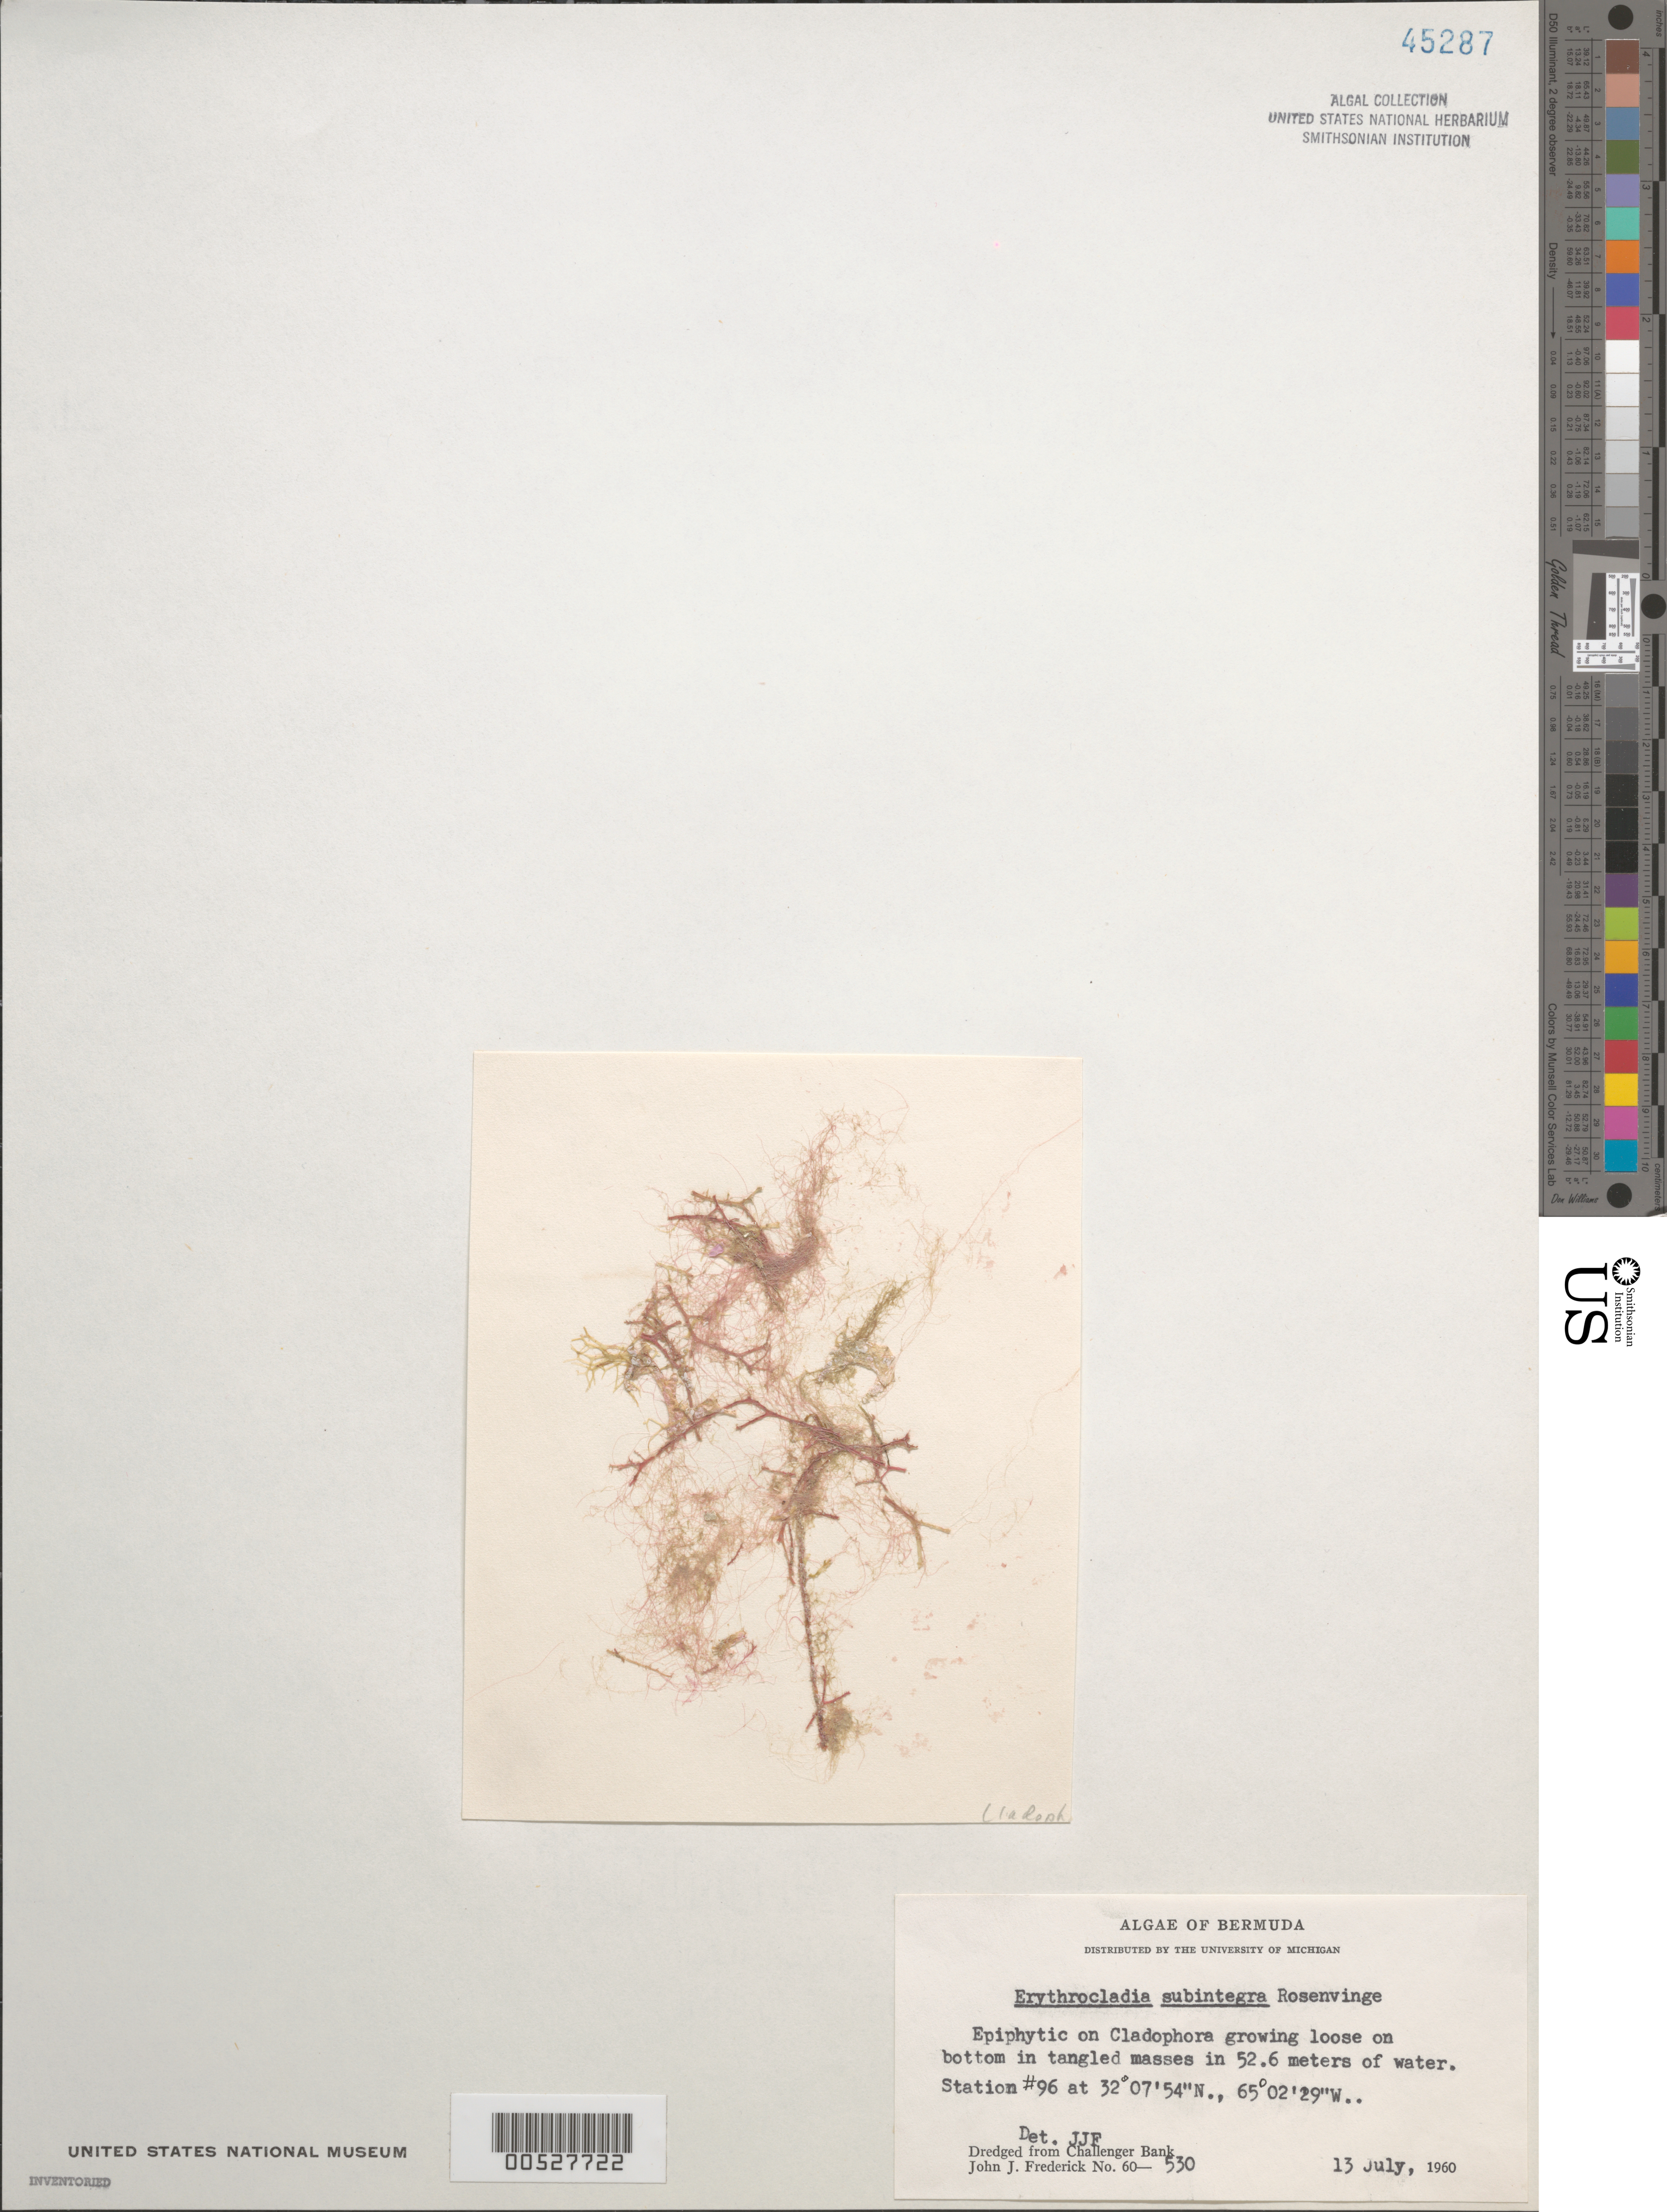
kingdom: Plantae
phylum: Rhodophyta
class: Compsopogonophyceae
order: Erythropeltidales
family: Erythrotrichiaceae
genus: Sahlingia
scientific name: Sahlingia subintegra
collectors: J. Frederick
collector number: JJF 60-530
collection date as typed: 13 Jul 1960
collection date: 1960-07-13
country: Bermuda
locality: Challenger Bank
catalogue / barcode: US 45287